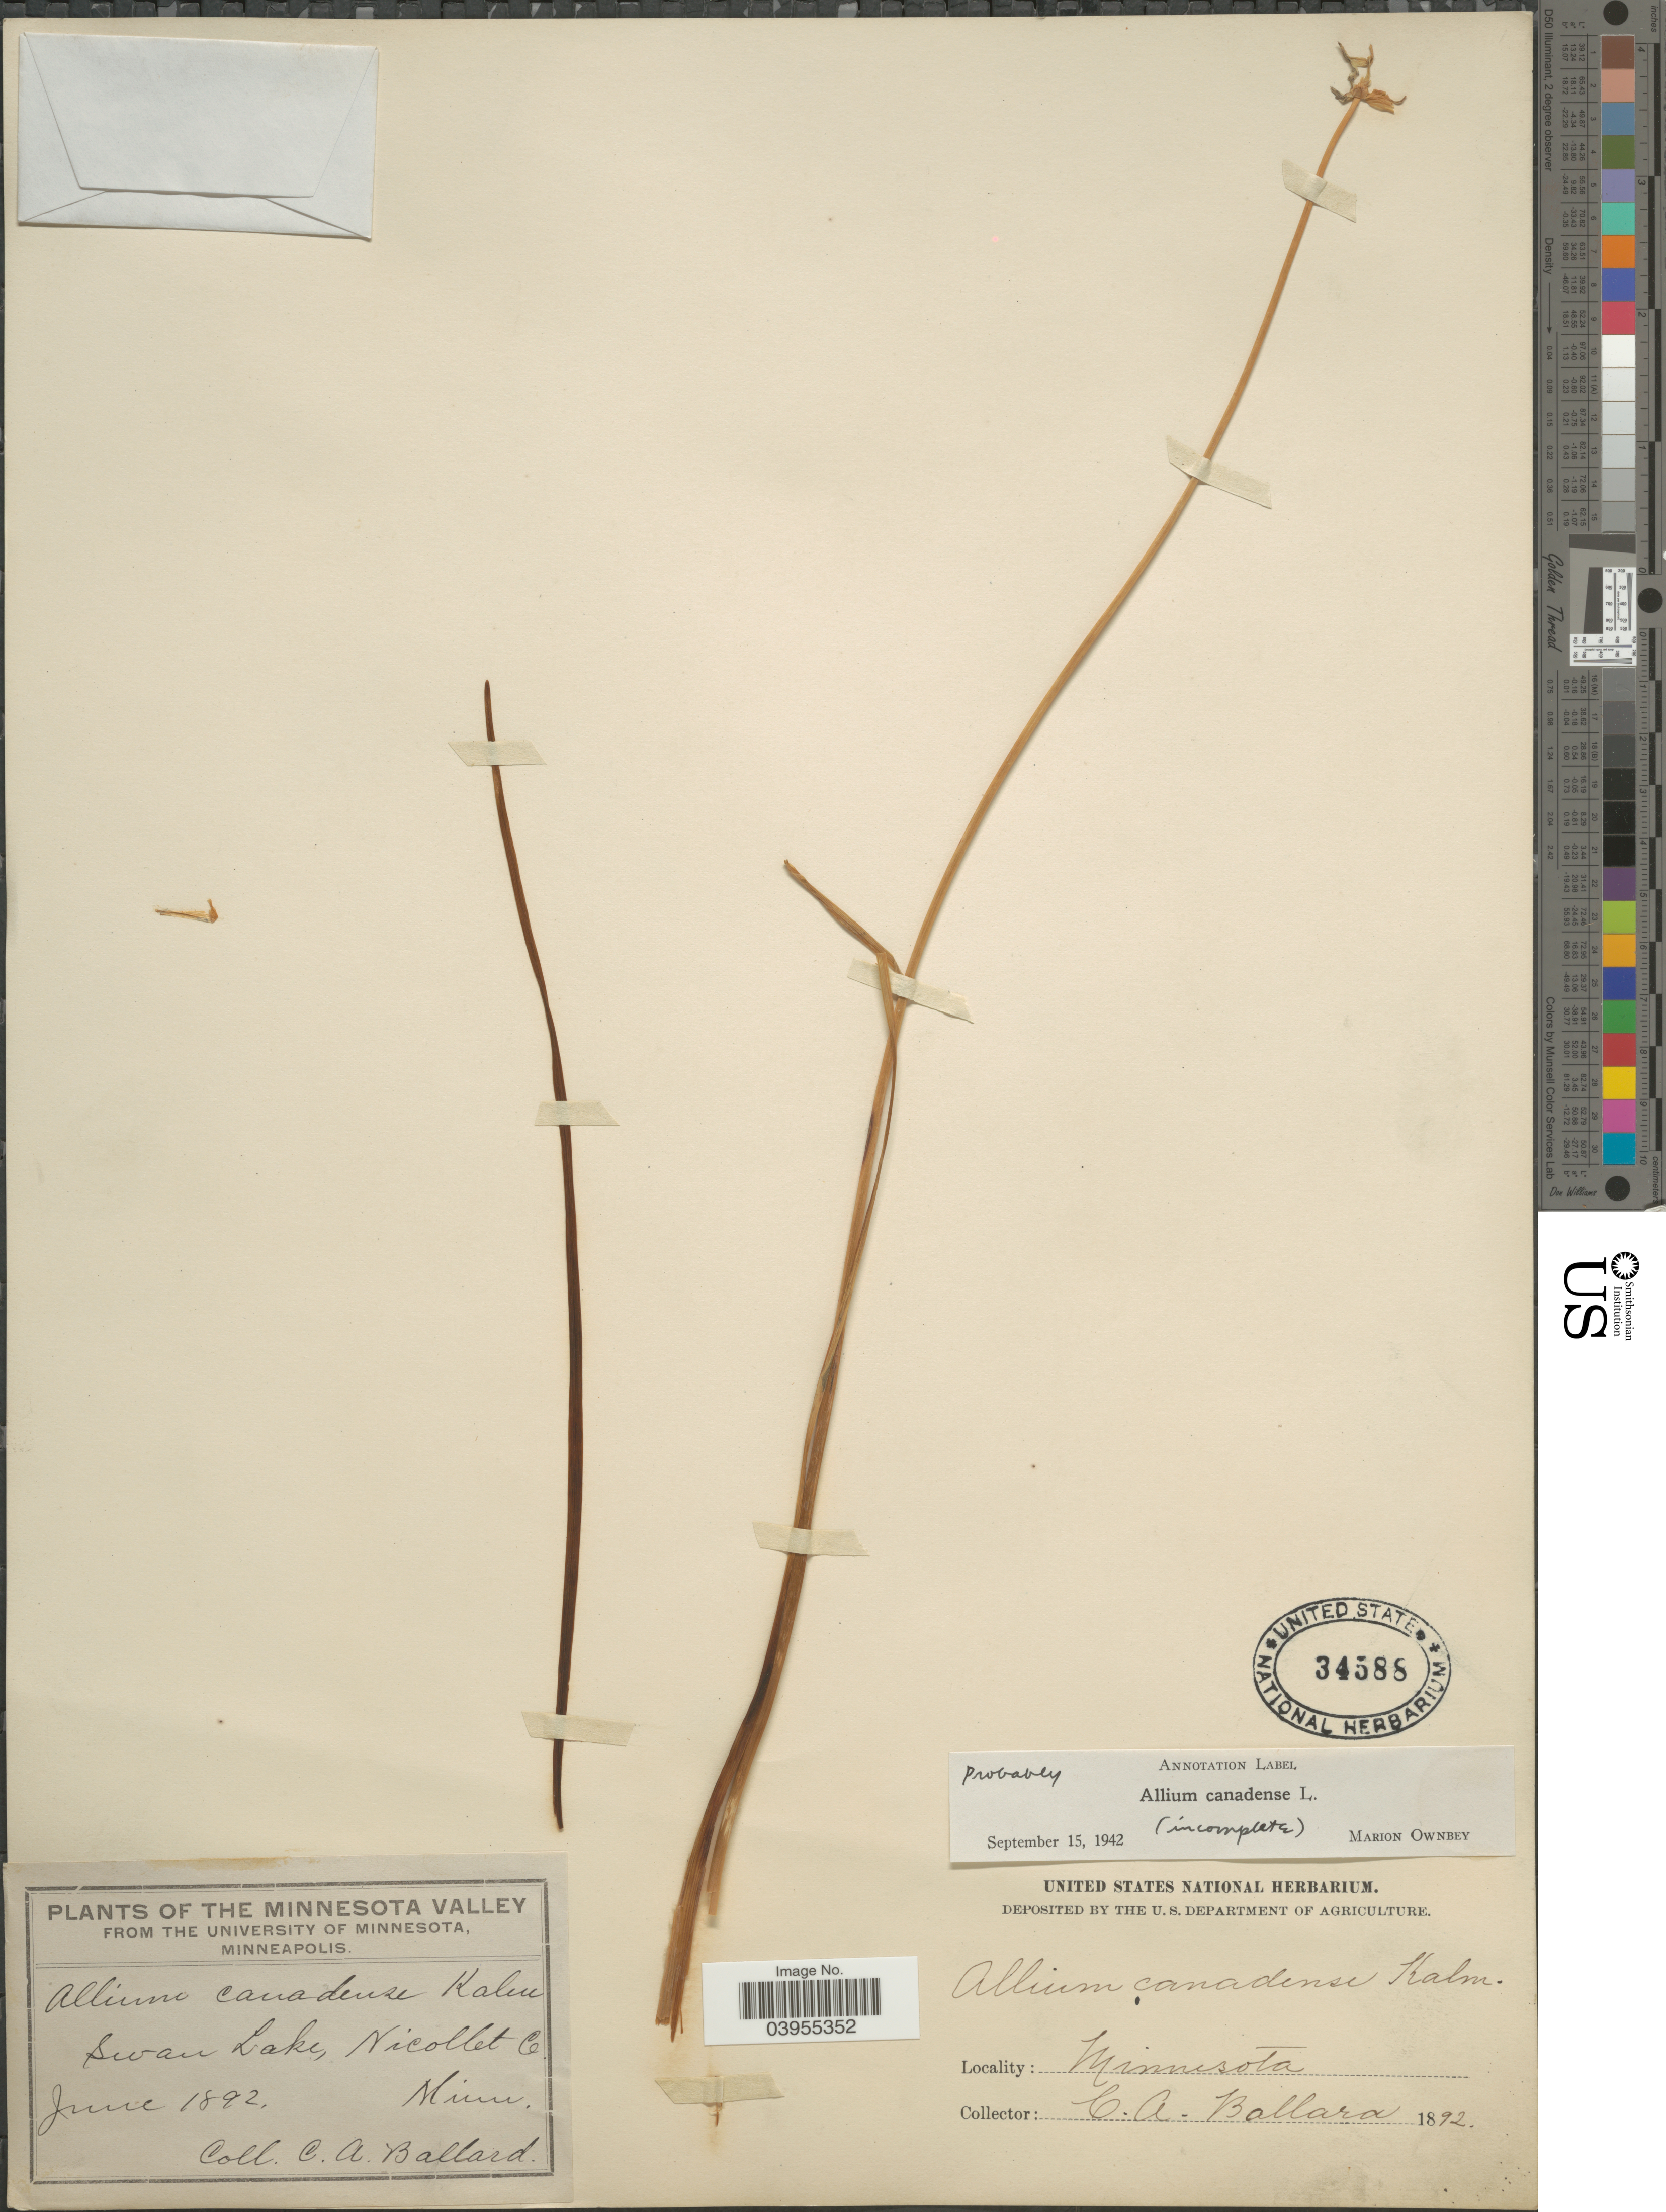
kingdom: Plantae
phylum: Tracheophyta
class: Liliopsida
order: Asparagales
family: Amaryllidaceae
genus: Allium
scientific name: Allium canadense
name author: L.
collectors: C. A. Ballard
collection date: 1892-06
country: United States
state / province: Minnesota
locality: The Minnesota Valley. Swan Lake, Nicollet Co.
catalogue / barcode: US 34588